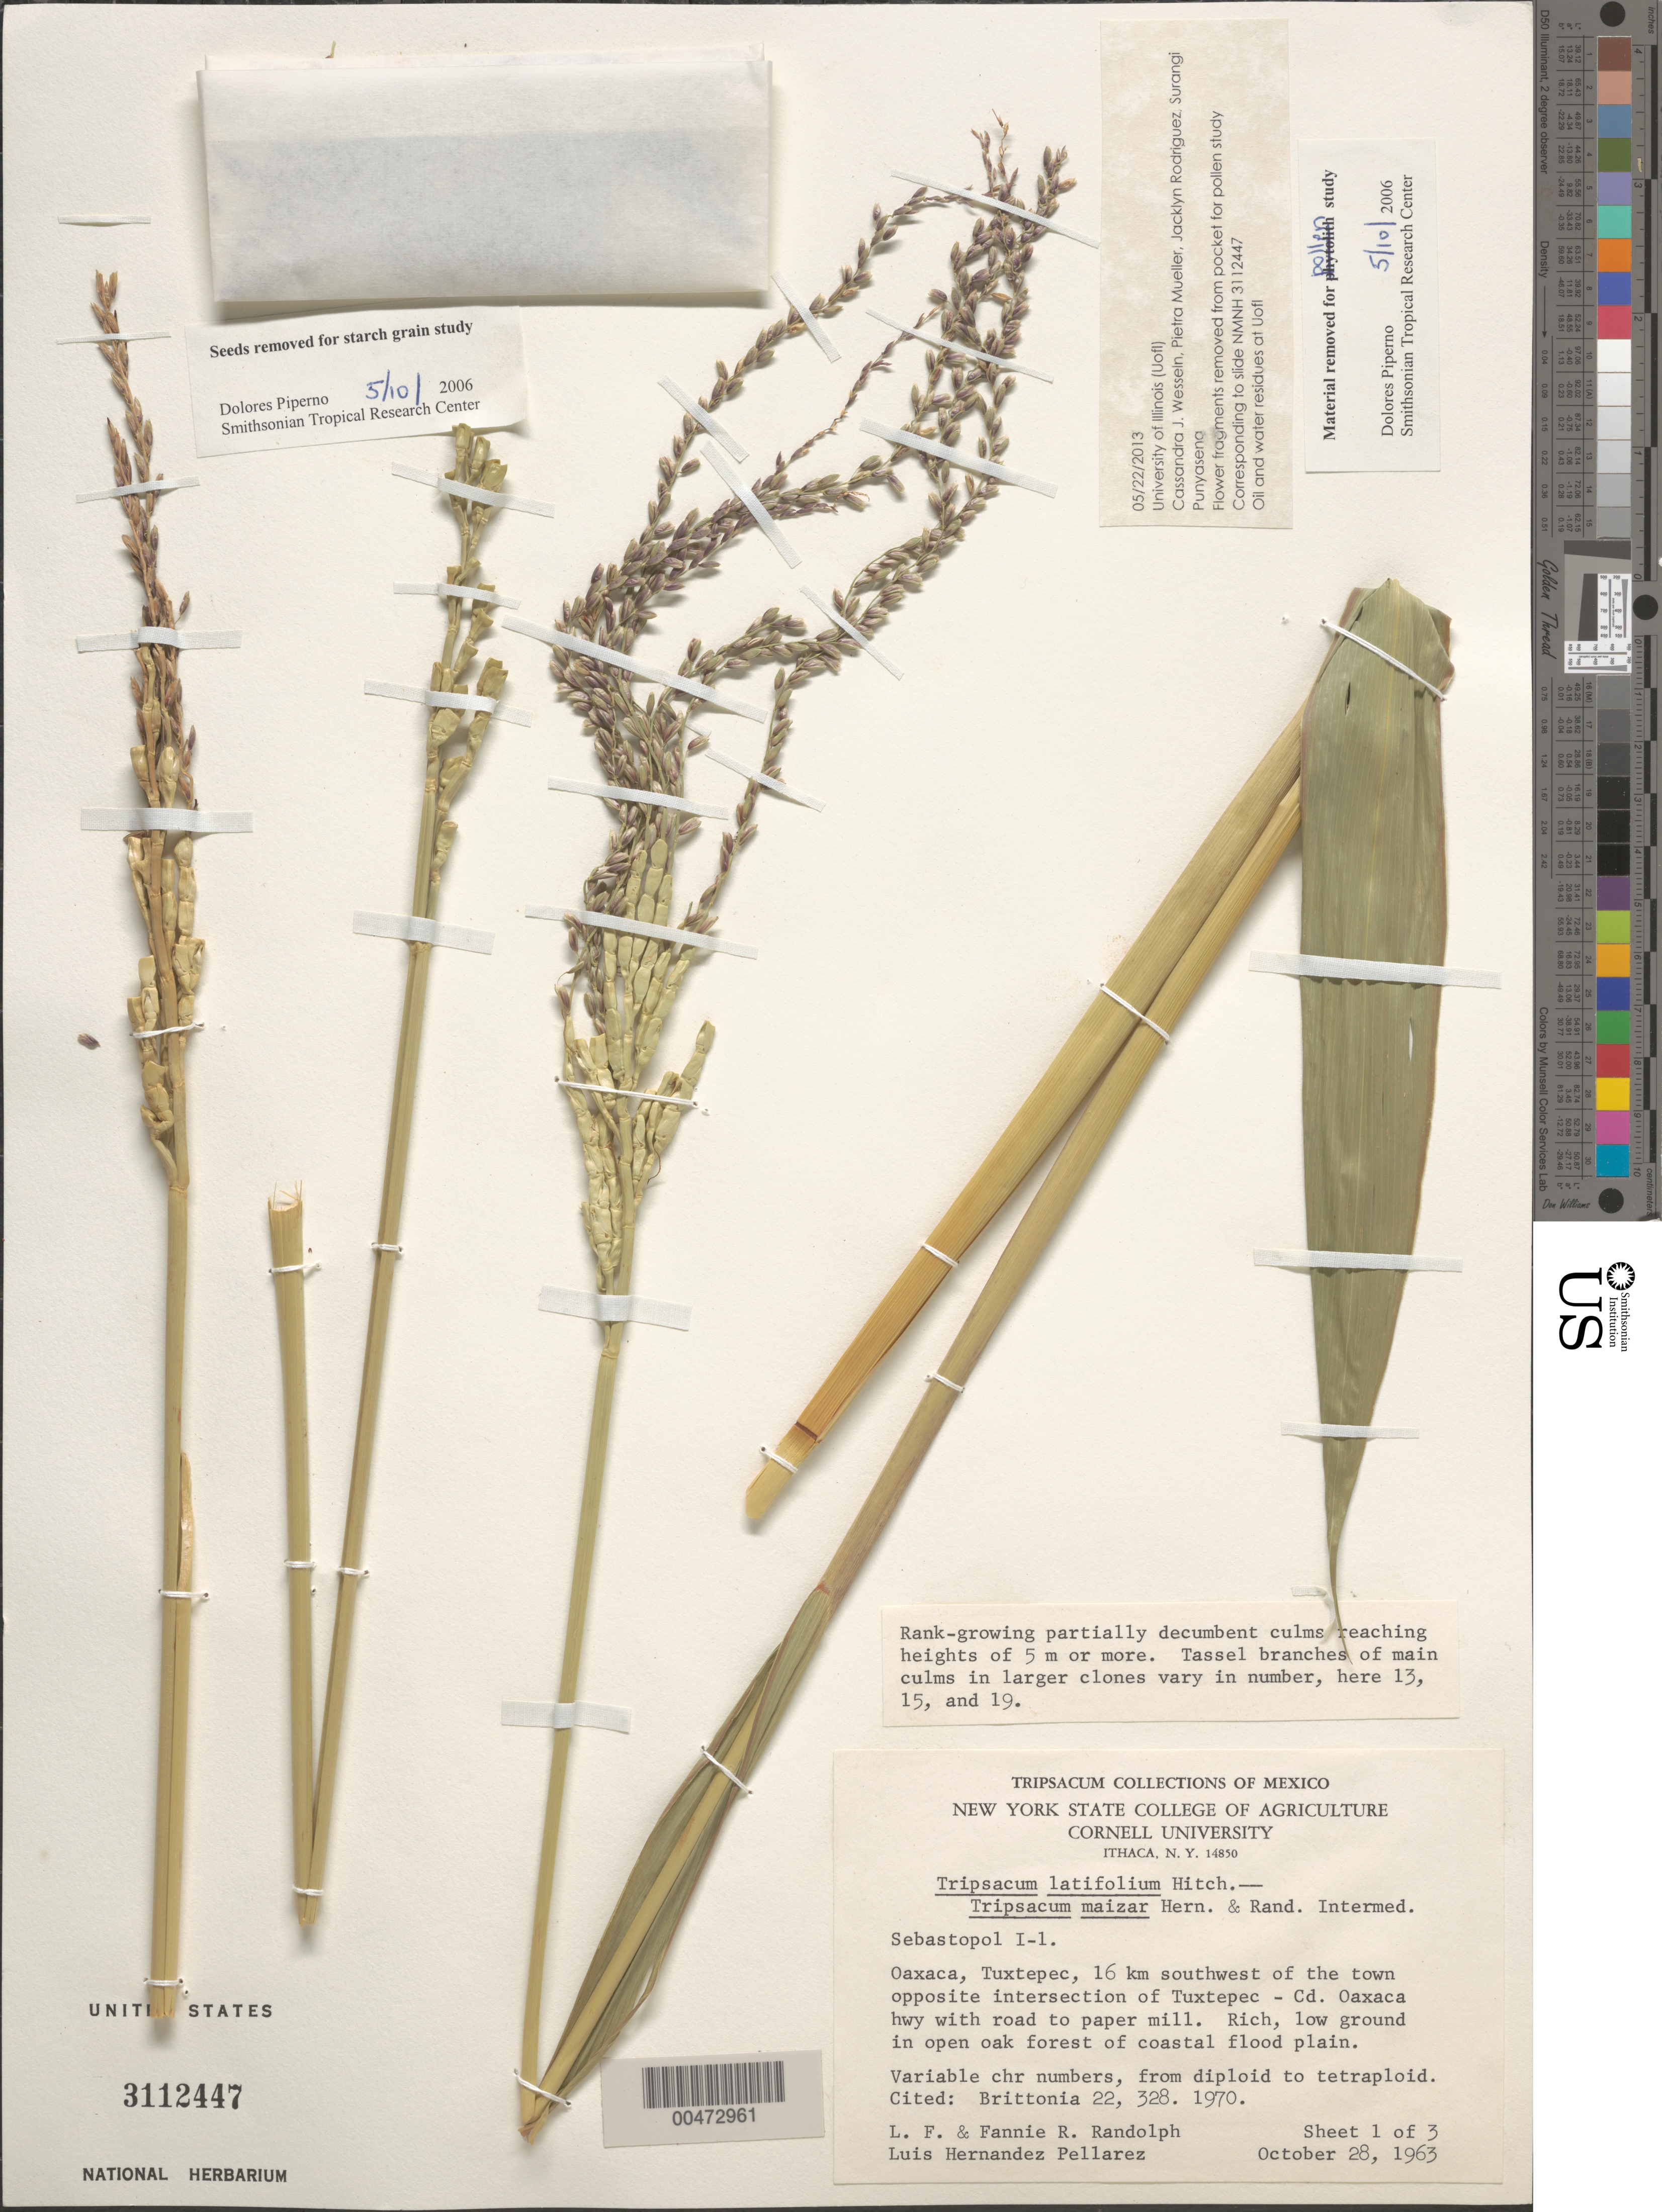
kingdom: Plantae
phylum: Tracheophyta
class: Liliopsida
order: Poales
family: Poaceae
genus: Tripsacum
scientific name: Tripsacum latifolium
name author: Hitchc.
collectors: L. F. Randolph, F. Randolph & L. Hernandez-Pellarez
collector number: Sebasto. I-1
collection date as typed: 28 Oct 1963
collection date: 1963-10-28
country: Mexico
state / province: Oaxaca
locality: Tuxtepec, 16 km SW of the town opposite intersection of Tuxtepec-Cd. Oaxaca hwy with rd to paper mill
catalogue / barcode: US 3112447